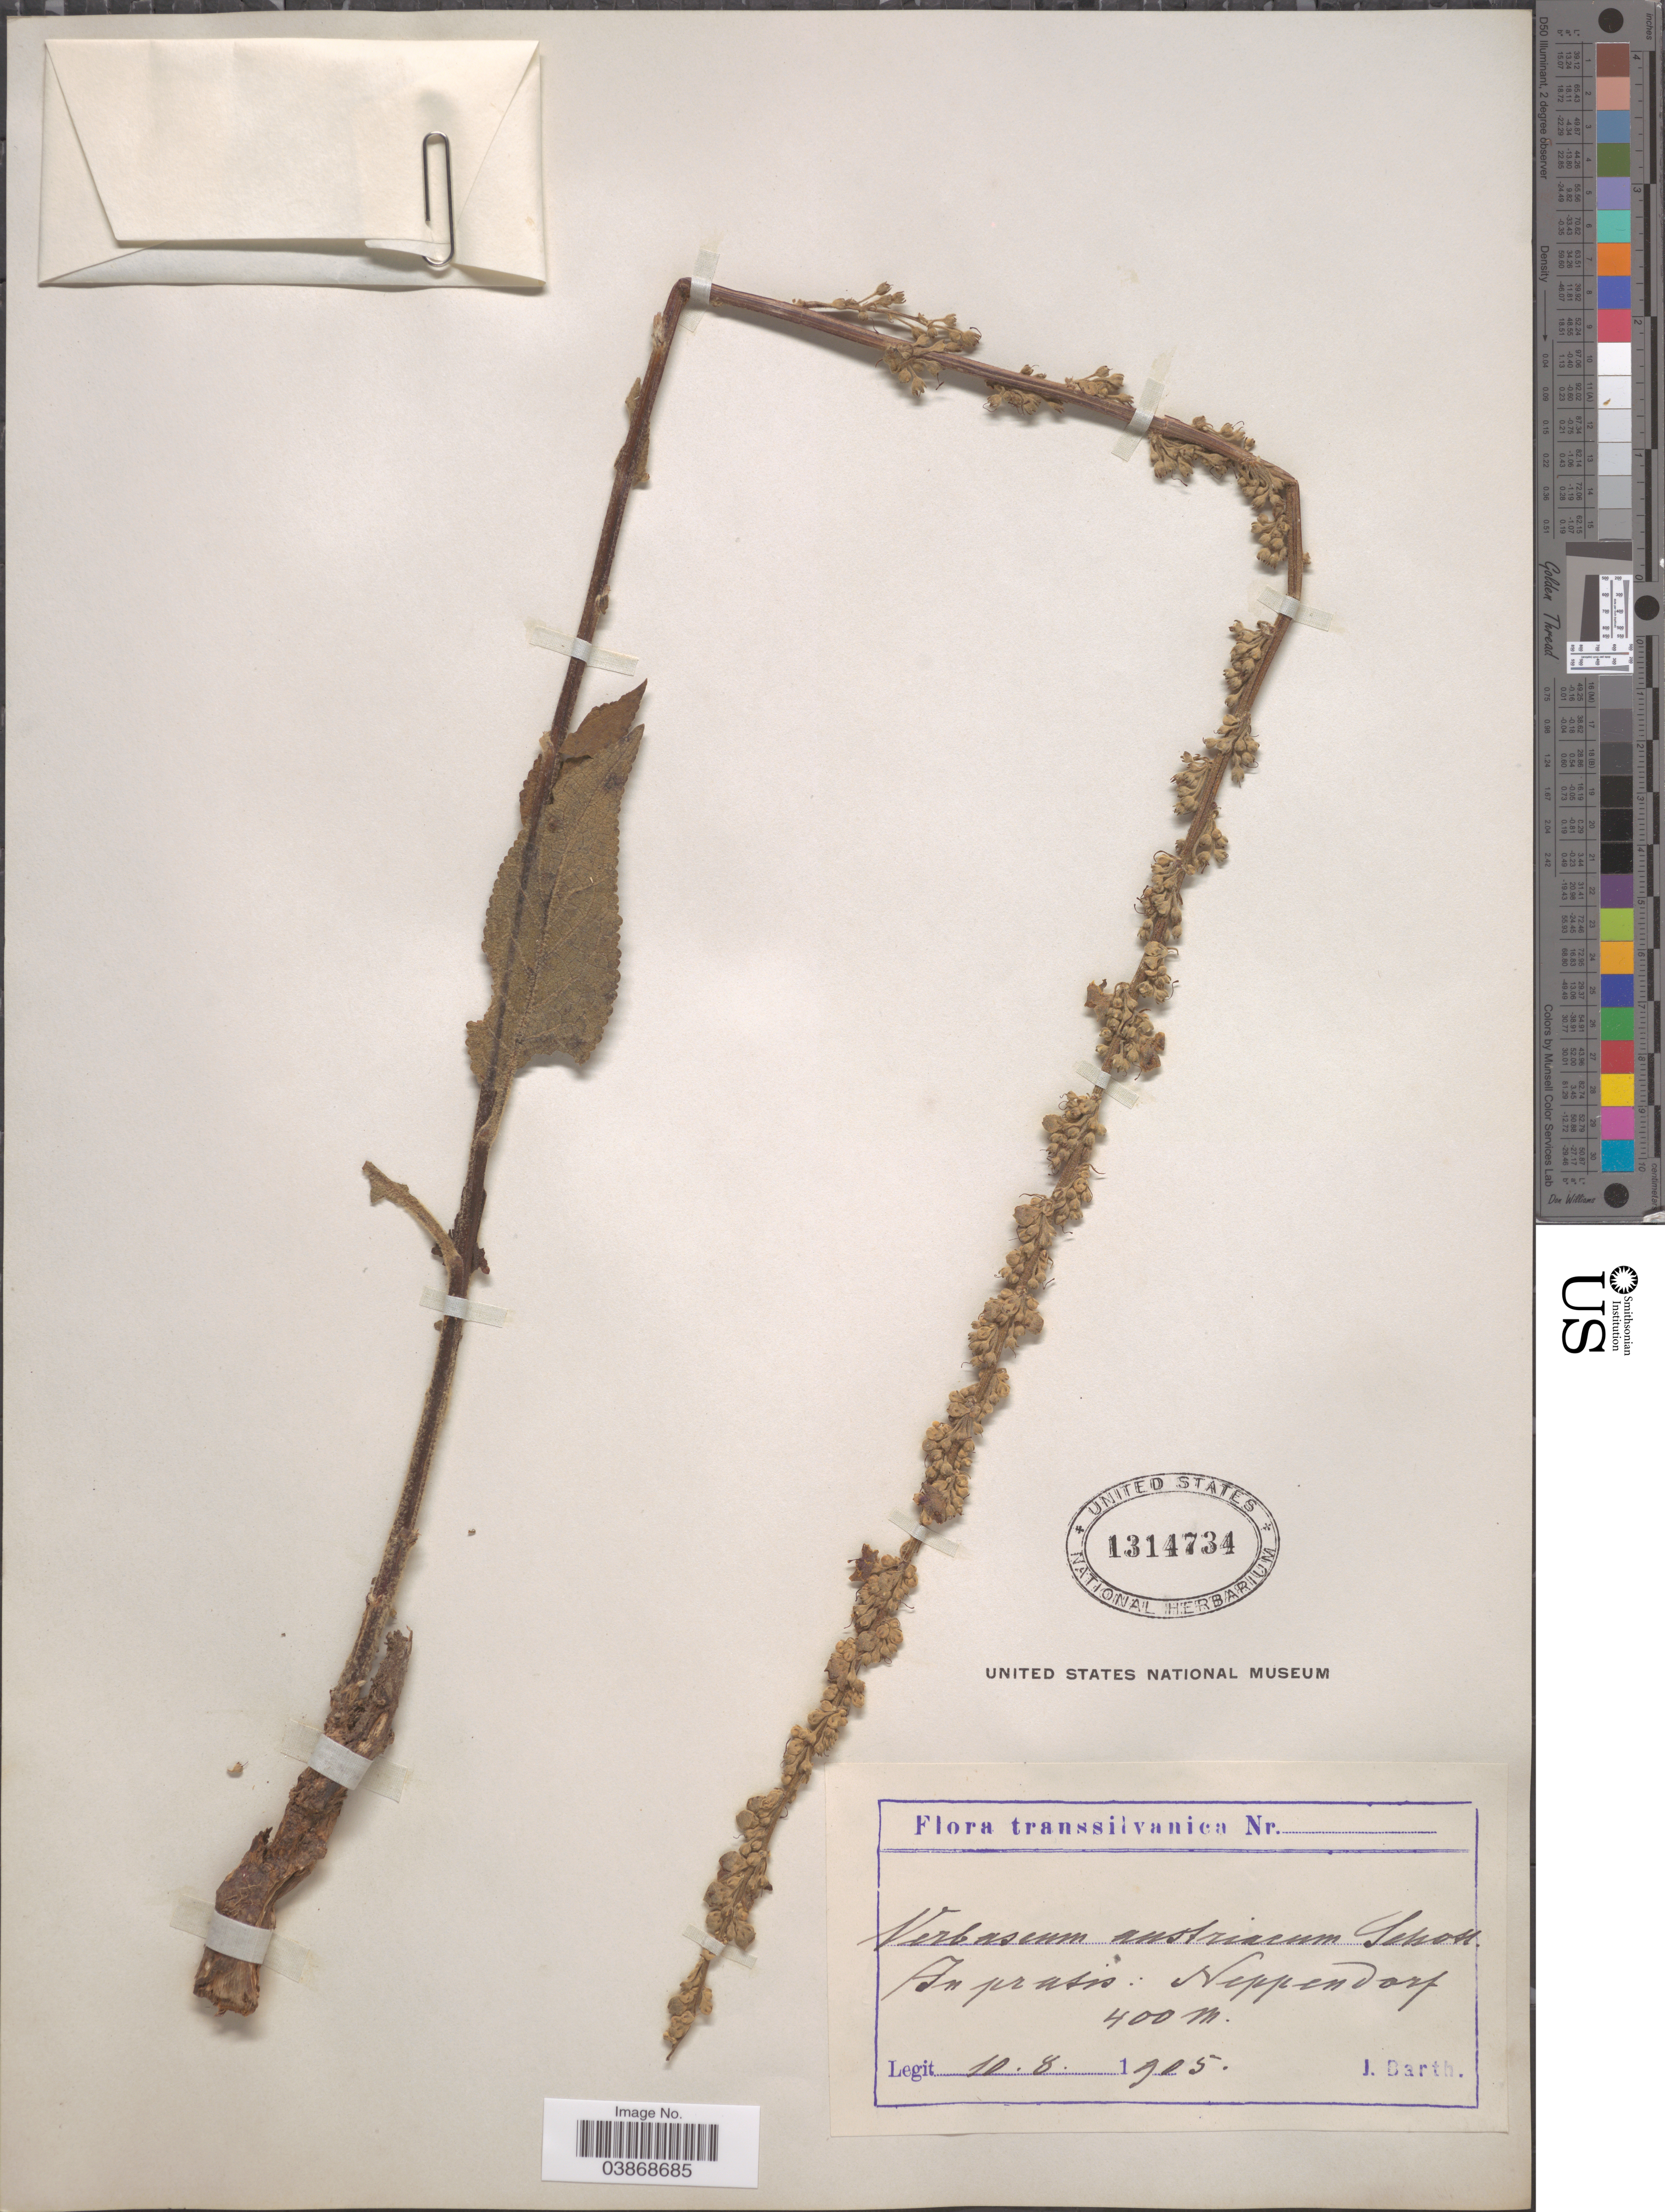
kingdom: Plantae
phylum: Tracheophyta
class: Magnoliopsida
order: Lamiales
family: Scrophulariaceae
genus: Verbascum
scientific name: Verbascum austriacum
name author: Schott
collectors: J. Barth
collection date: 1905-08-10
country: Romania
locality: Transsilvanica. In pratis: Neppendorf.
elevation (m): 400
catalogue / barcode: US 1314734